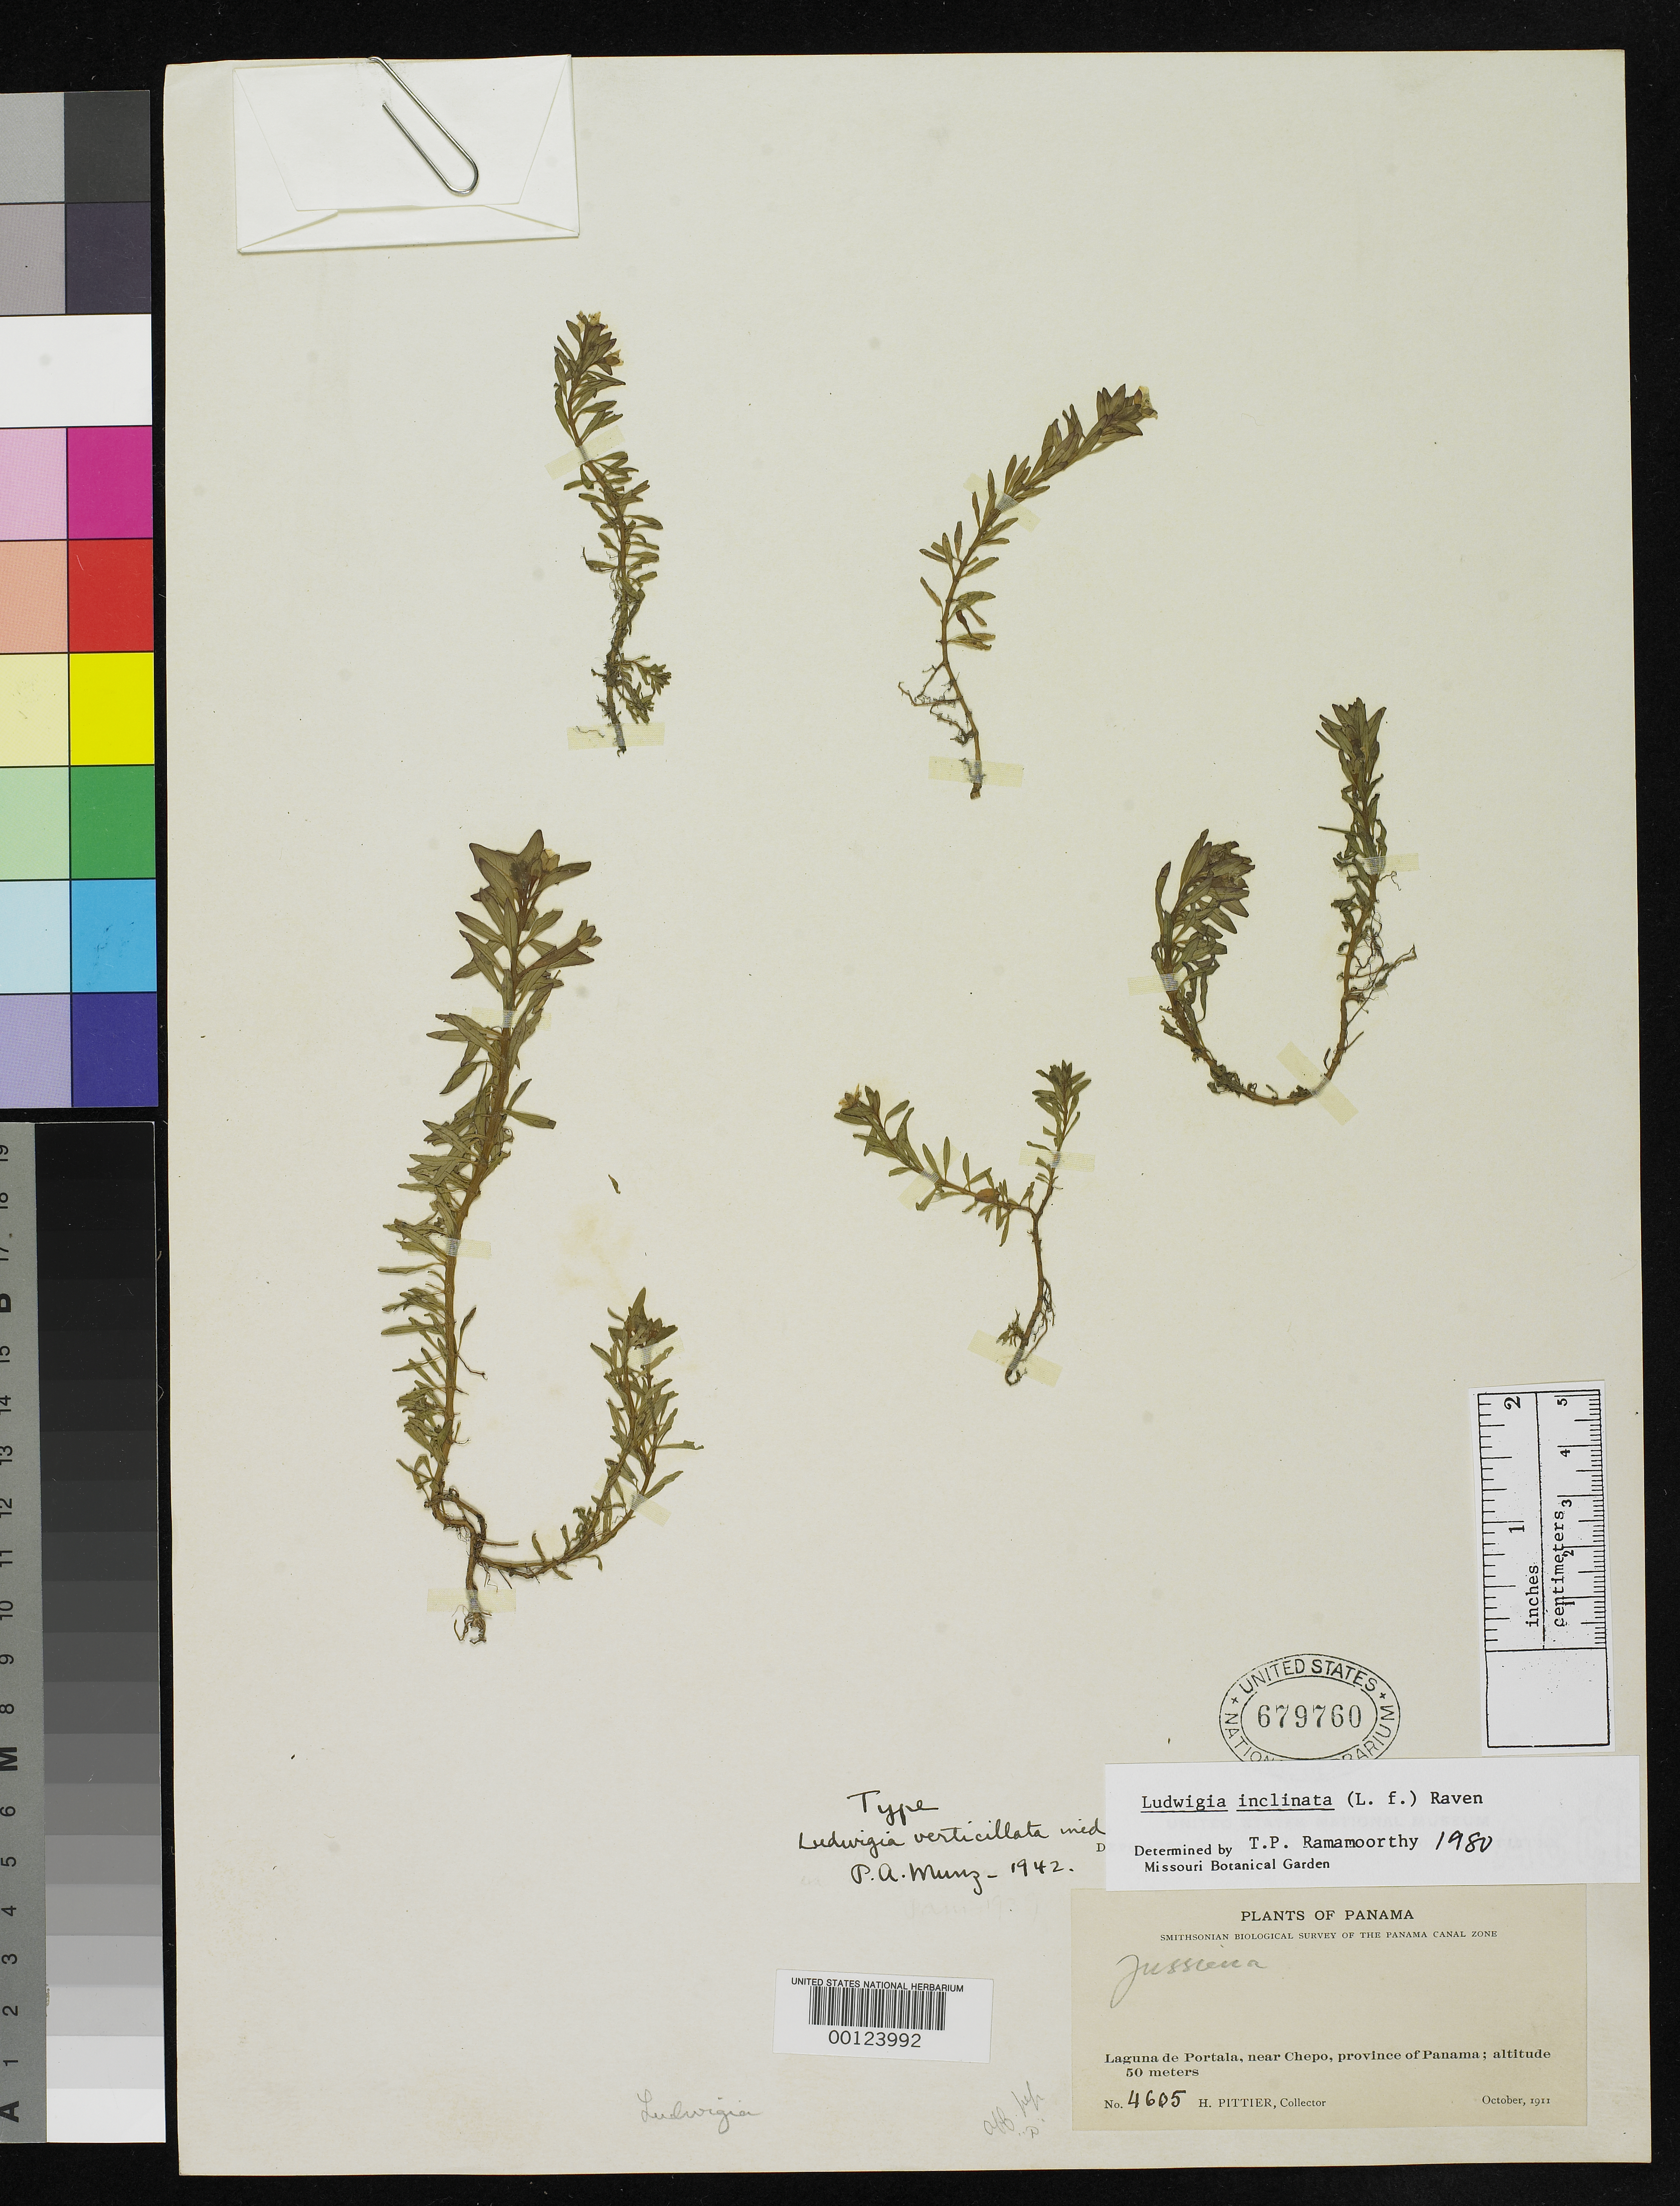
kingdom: Plantae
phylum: Tracheophyta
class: Magnoliopsida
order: Myrtales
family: Onagraceae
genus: Ludwigia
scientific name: Ludwigia verticillata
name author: Munz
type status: Holotype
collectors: H. F. Pittier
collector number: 4605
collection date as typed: Oct 1911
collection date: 1911-10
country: Panama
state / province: Panamá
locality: Laguna de Portola.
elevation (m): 50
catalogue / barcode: US 679760